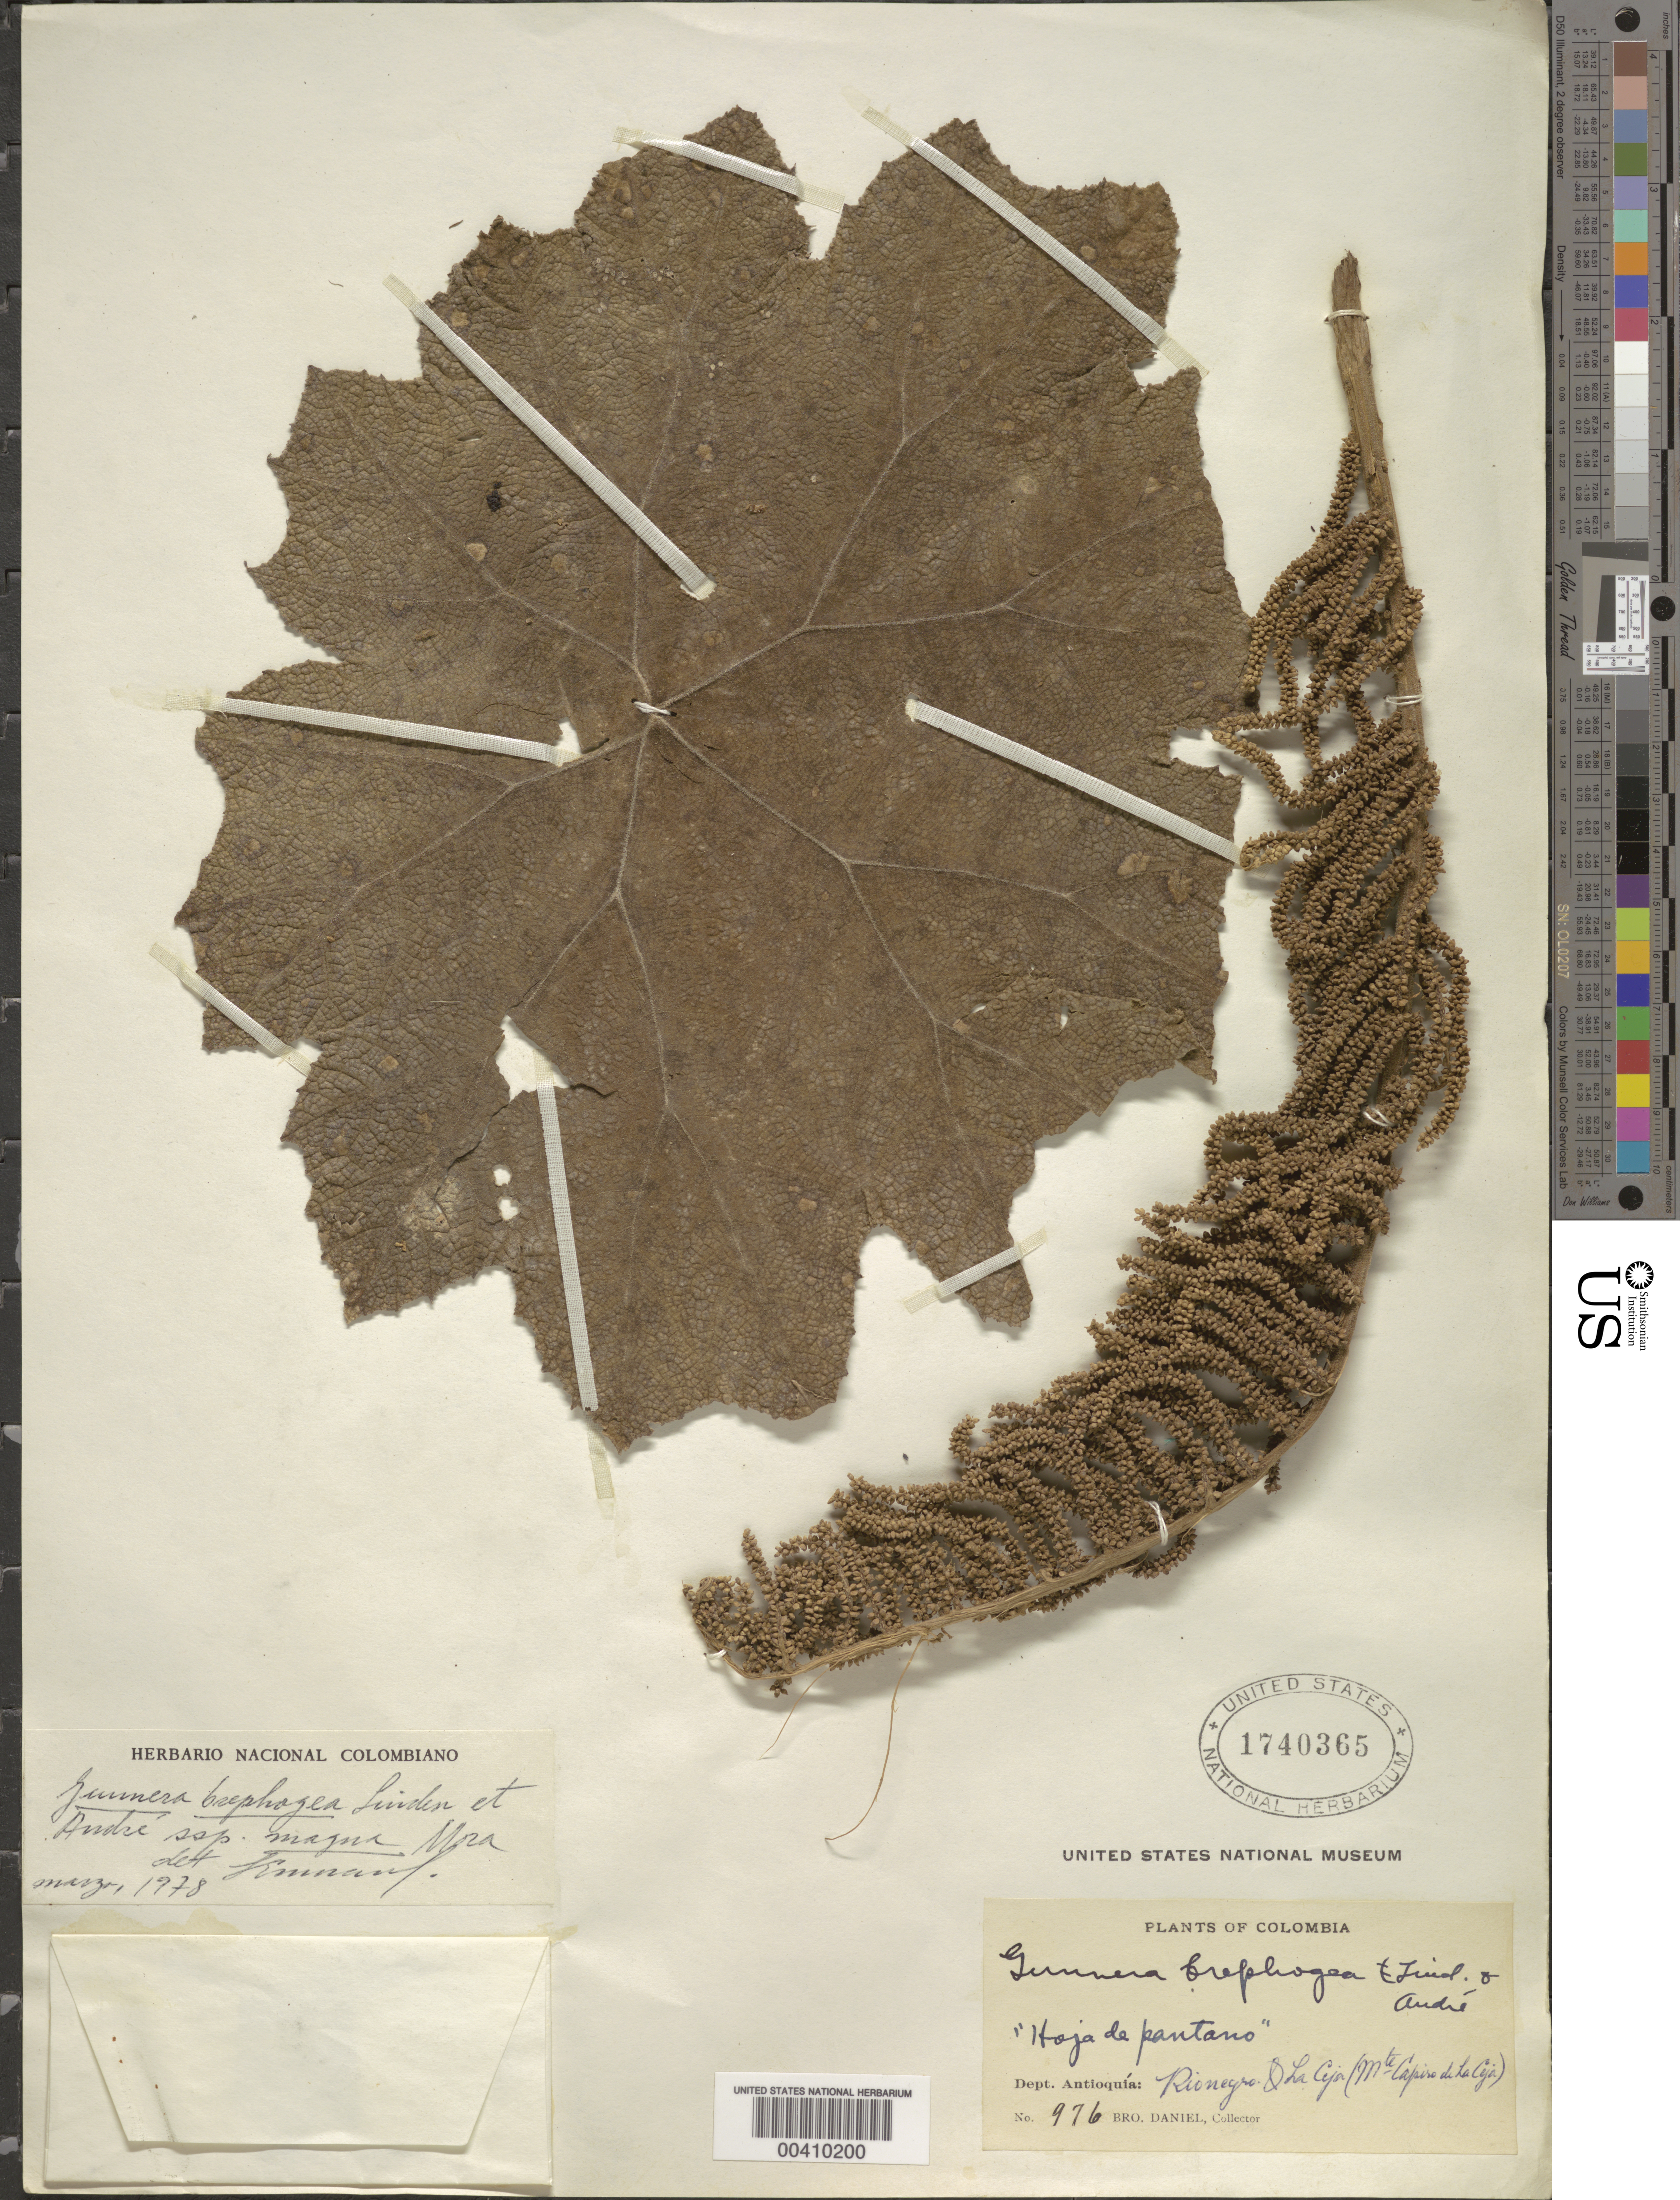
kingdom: Plantae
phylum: Tracheophyta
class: Magnoliopsida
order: Gunnerales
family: Gunneraceae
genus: Gunnera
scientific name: Gunnera brephogea subsp. magna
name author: L.E. Mora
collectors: Bro. Daniel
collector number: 976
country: Colombia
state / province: Antioquia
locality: Rio Negro & La Ceja (Mt. Capire de La Ceja)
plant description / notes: Common name: Hoja de pantano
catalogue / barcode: US 1740365